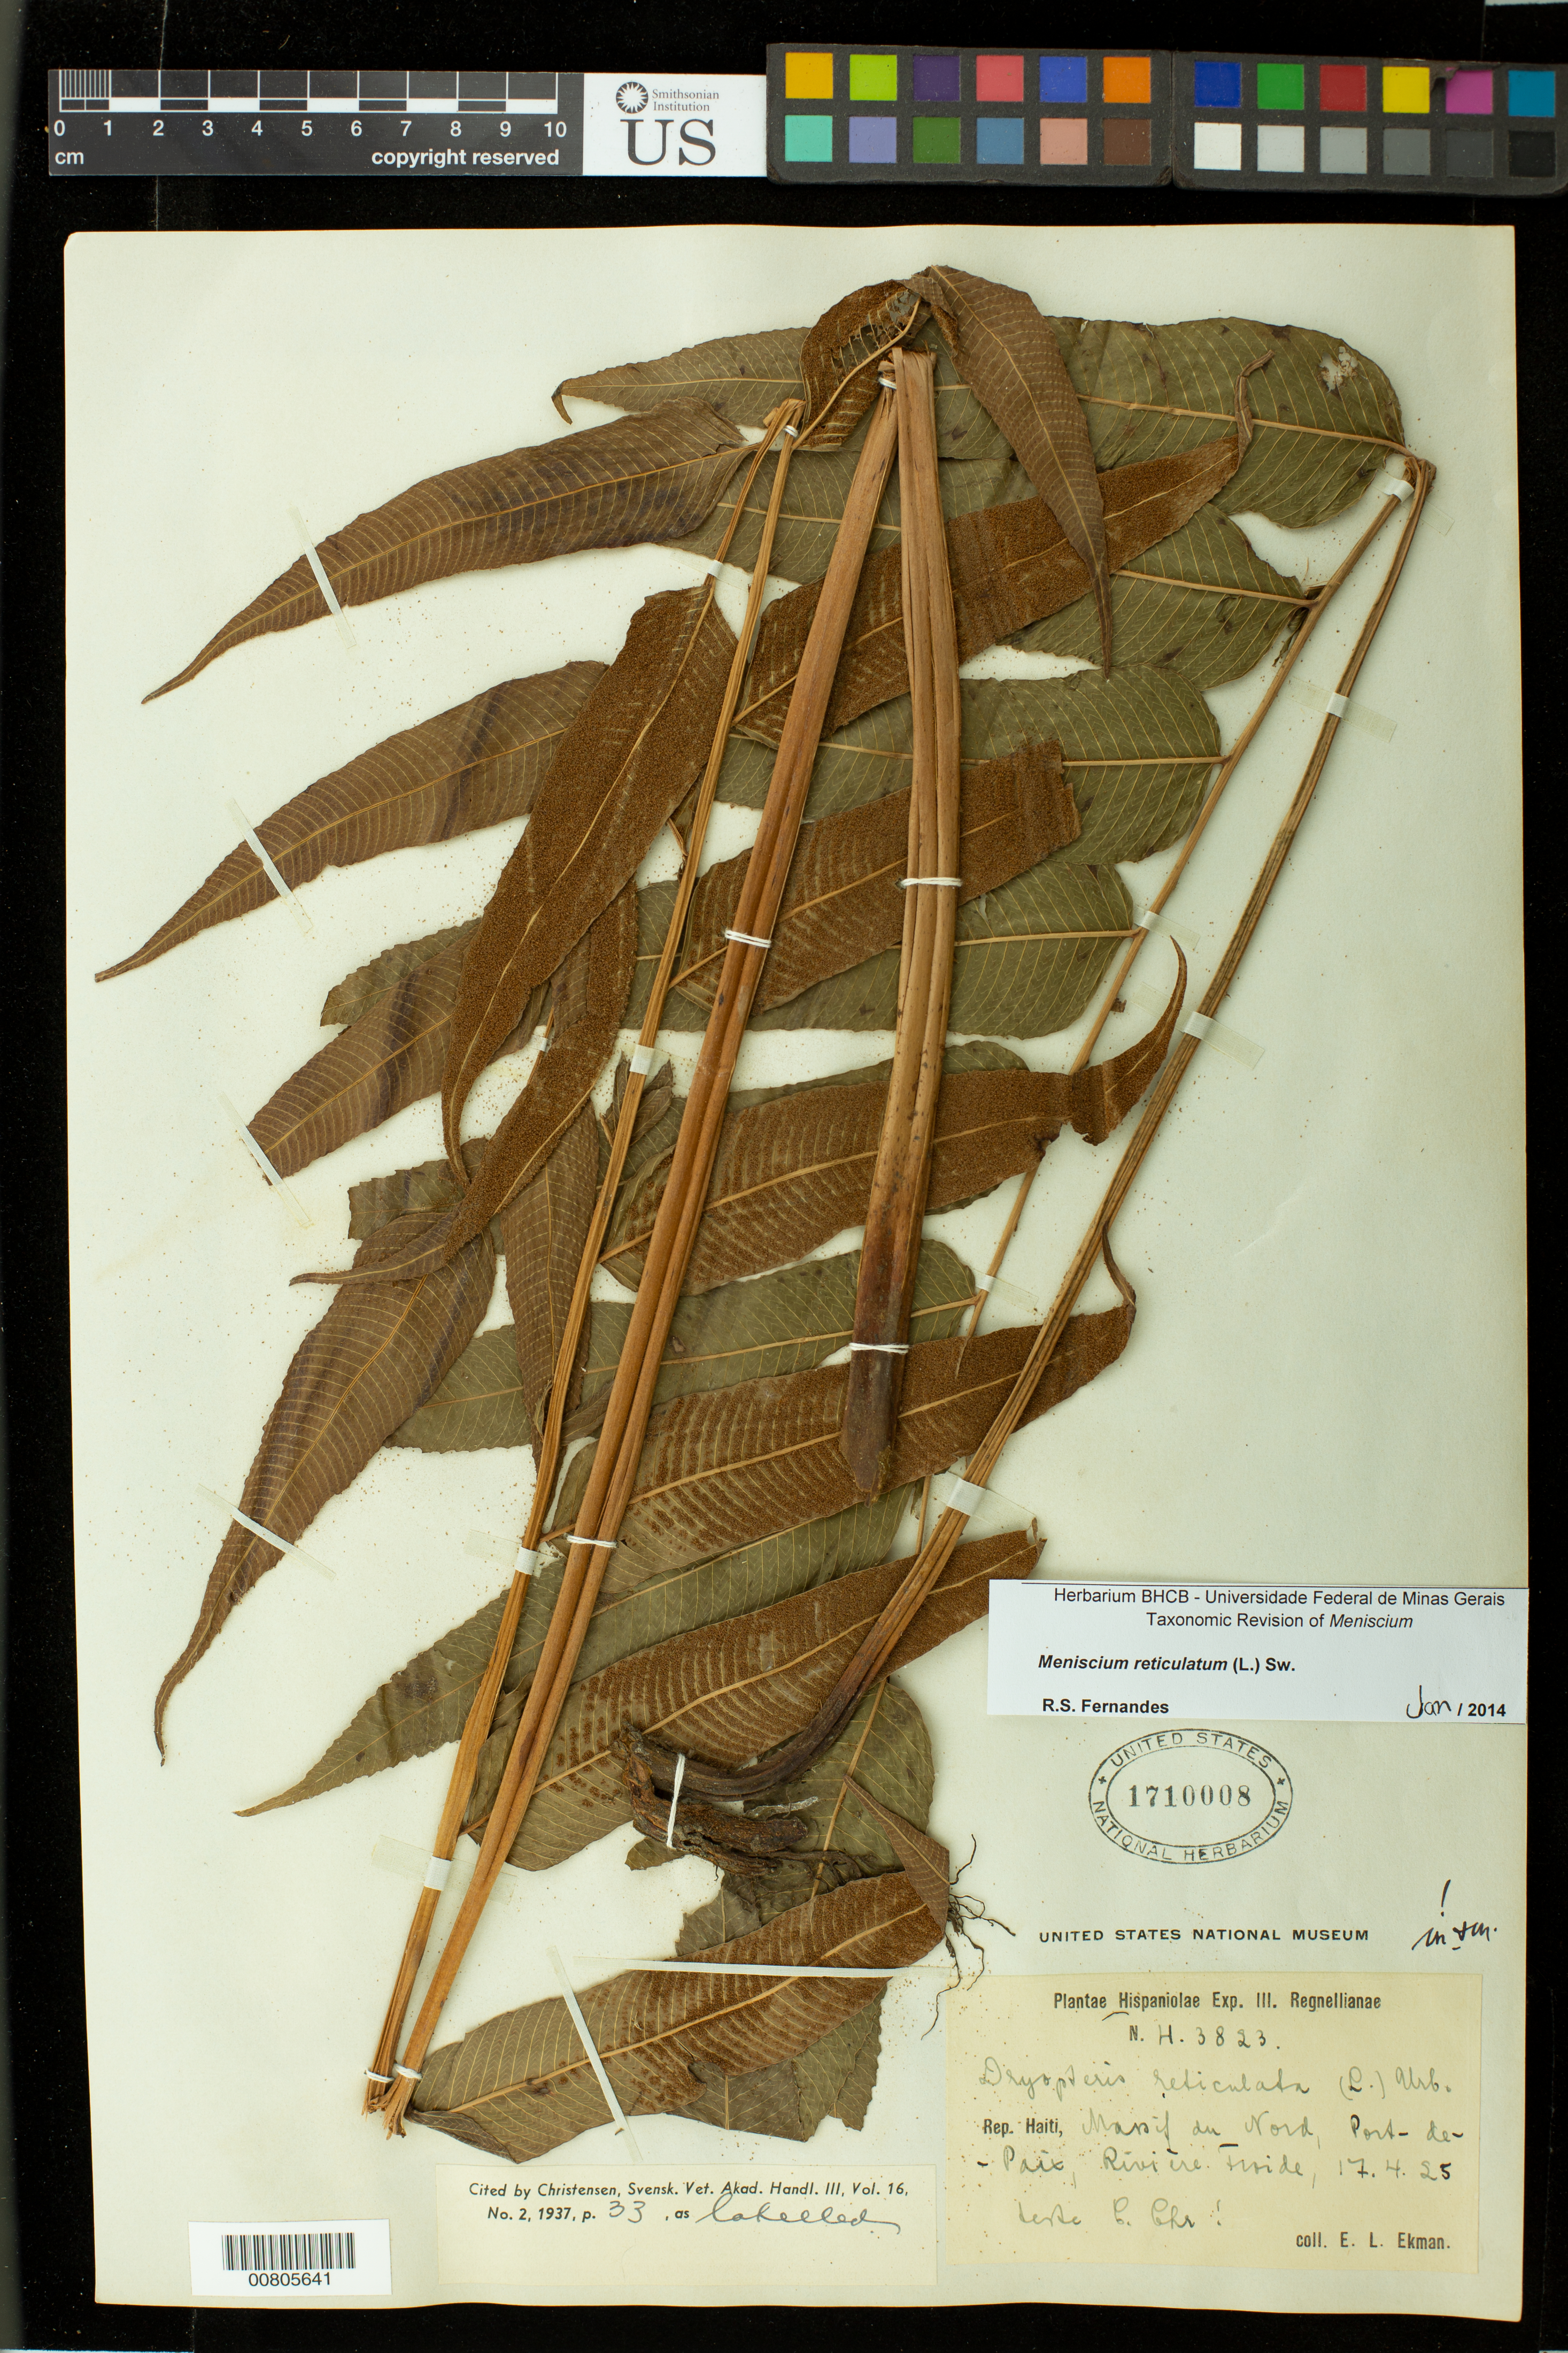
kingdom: Plantae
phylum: Tracheophyta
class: Polypodiopsida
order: Polypodiales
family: Thelypteridaceae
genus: Thelypteris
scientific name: Thelypteris reticulata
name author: (L.) Proctor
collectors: E. L. Ekman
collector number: H 3823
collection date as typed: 17 Apr 1925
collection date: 1925-04-17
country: Haiti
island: Hispaniola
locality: Massif du Nord, Port de Paix, Riv. Froide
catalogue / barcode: US 1710008